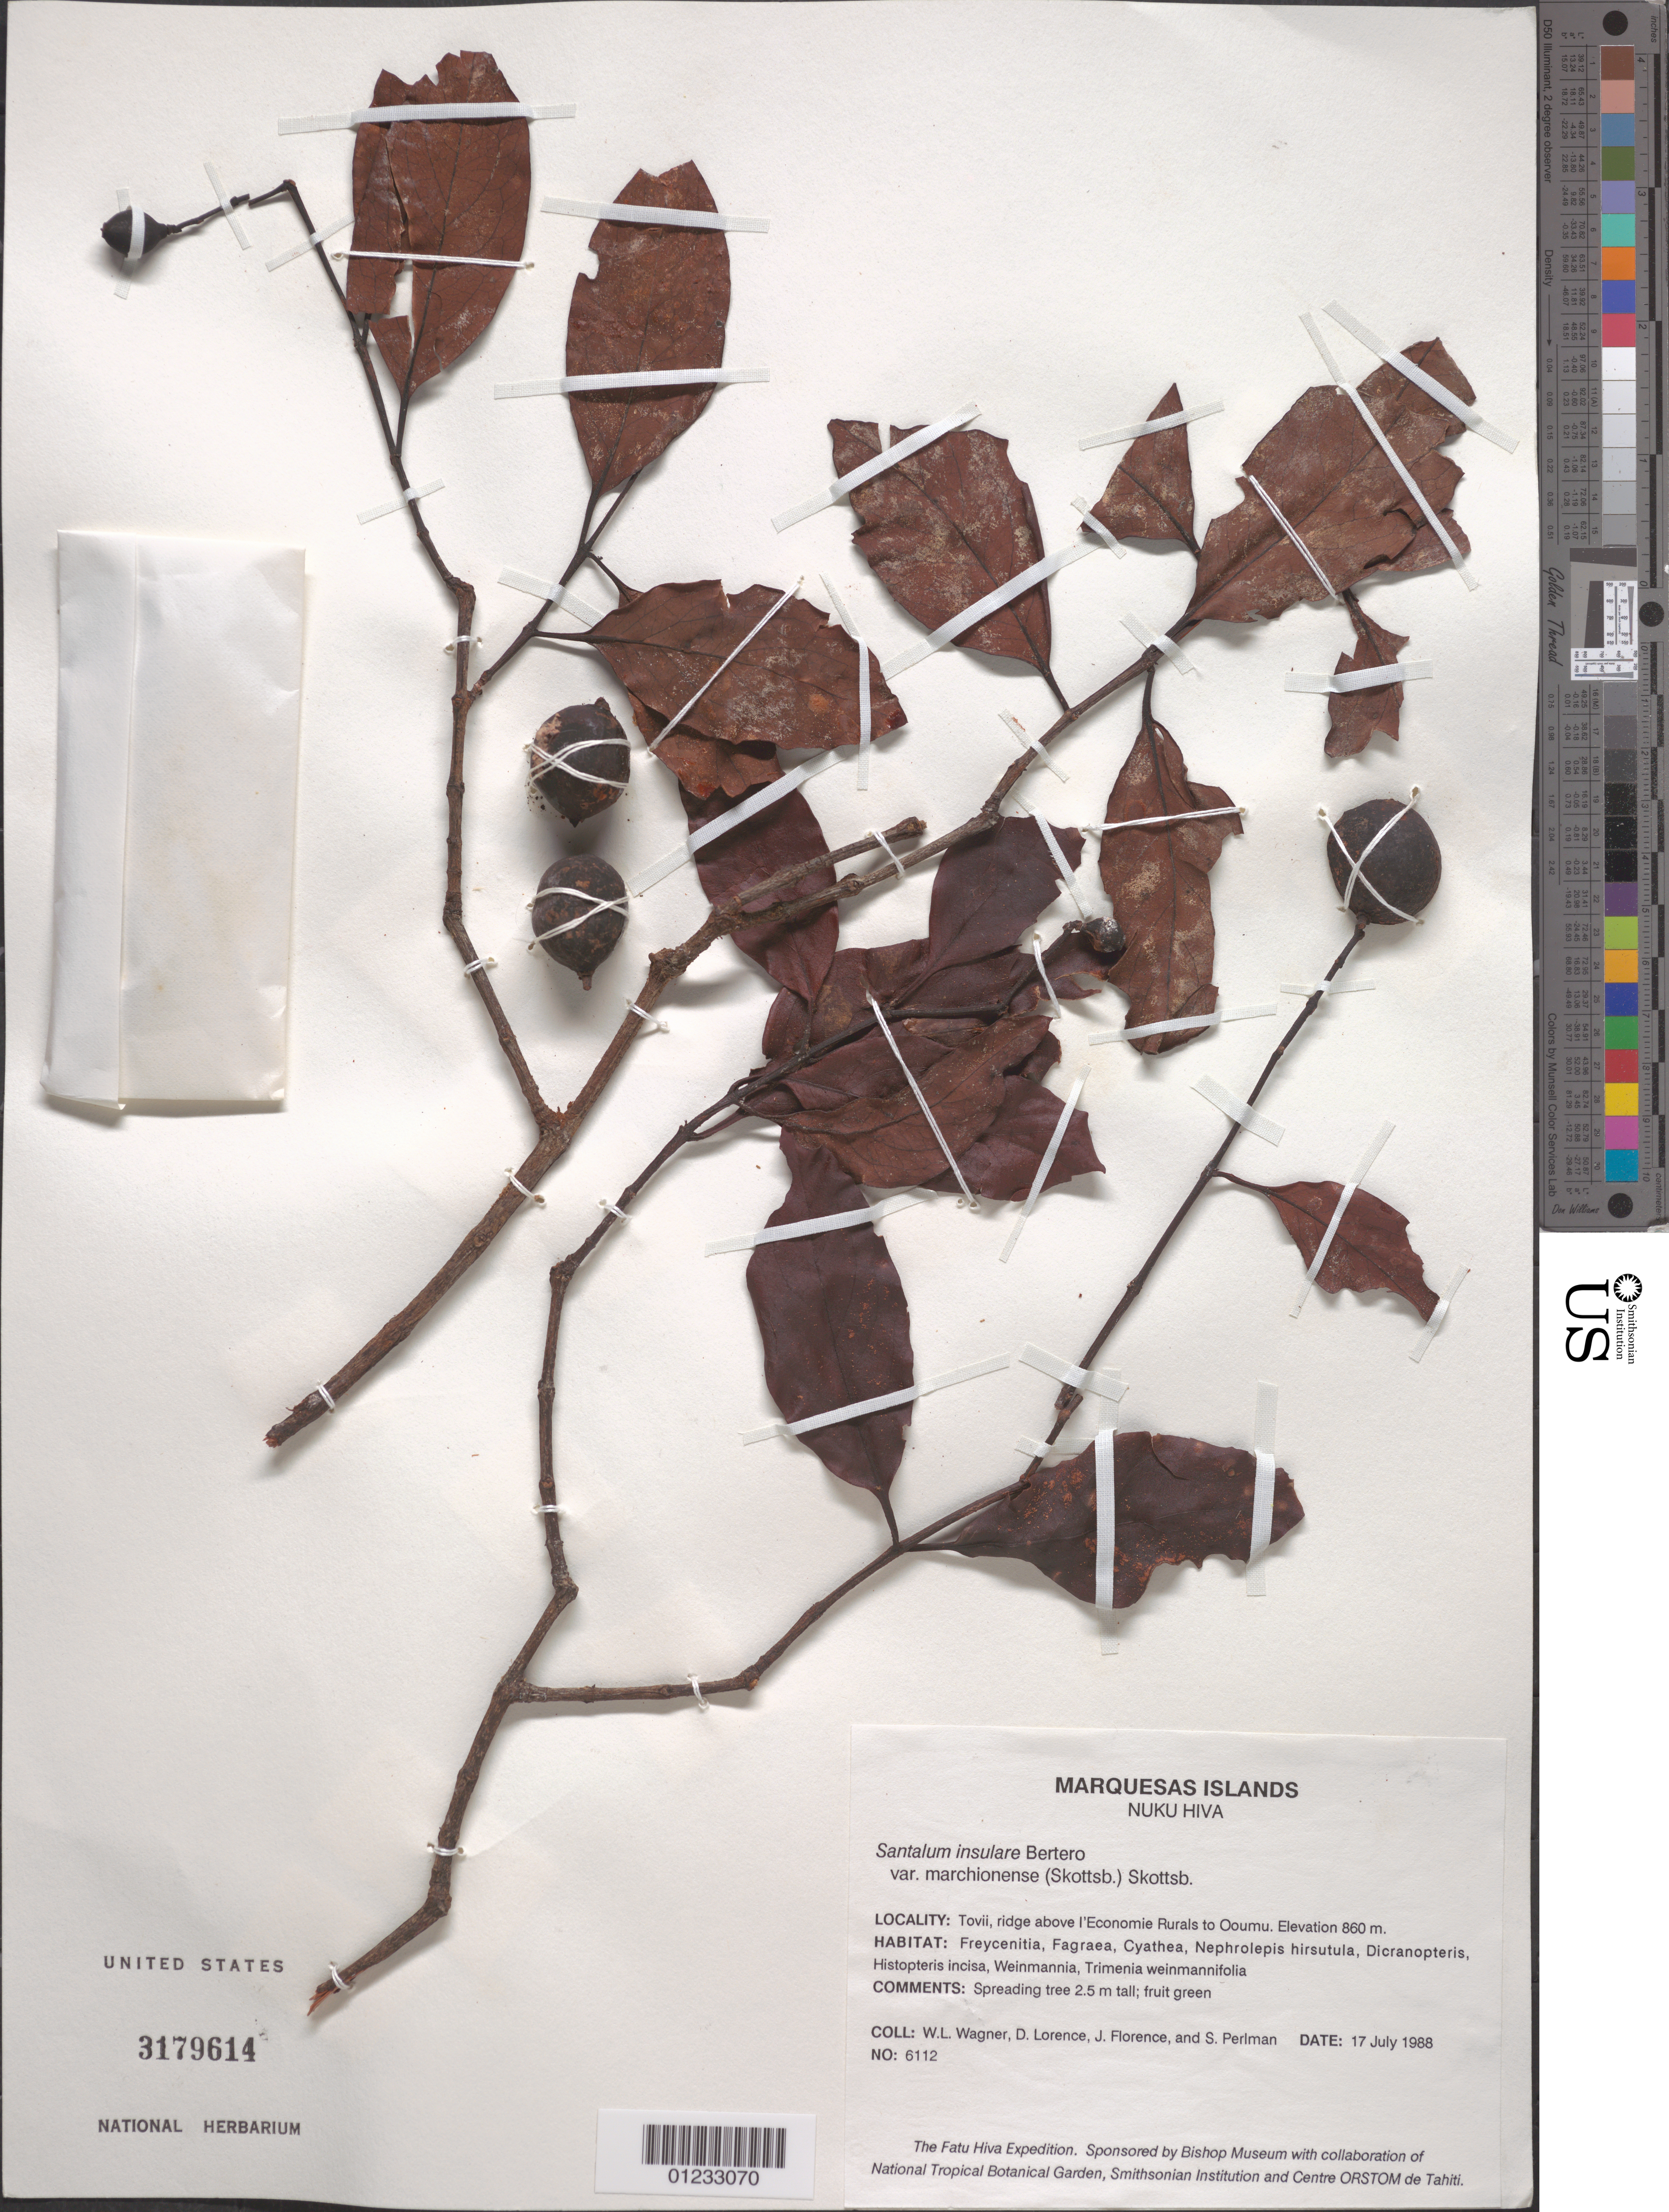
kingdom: Plantae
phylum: Tracheophyta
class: Magnoliopsida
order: Santalales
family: Santalaceae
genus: Santalum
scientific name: Santalum insulare var. marchionense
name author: (Skottsb.) Skottsb.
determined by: Wagner, W. L., (BOT), Smithsonian Institution - National Museum of Natural History (UNITED STATES)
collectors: W. L. Wagner, D. Lorence, J. Florence & S. P. Perlman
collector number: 6112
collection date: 1988-07-17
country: French Polynesia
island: Nuku Hiva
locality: Toovii, ridge above l'Economie Rurale to Ooumu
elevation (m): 860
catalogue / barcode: US 3179614